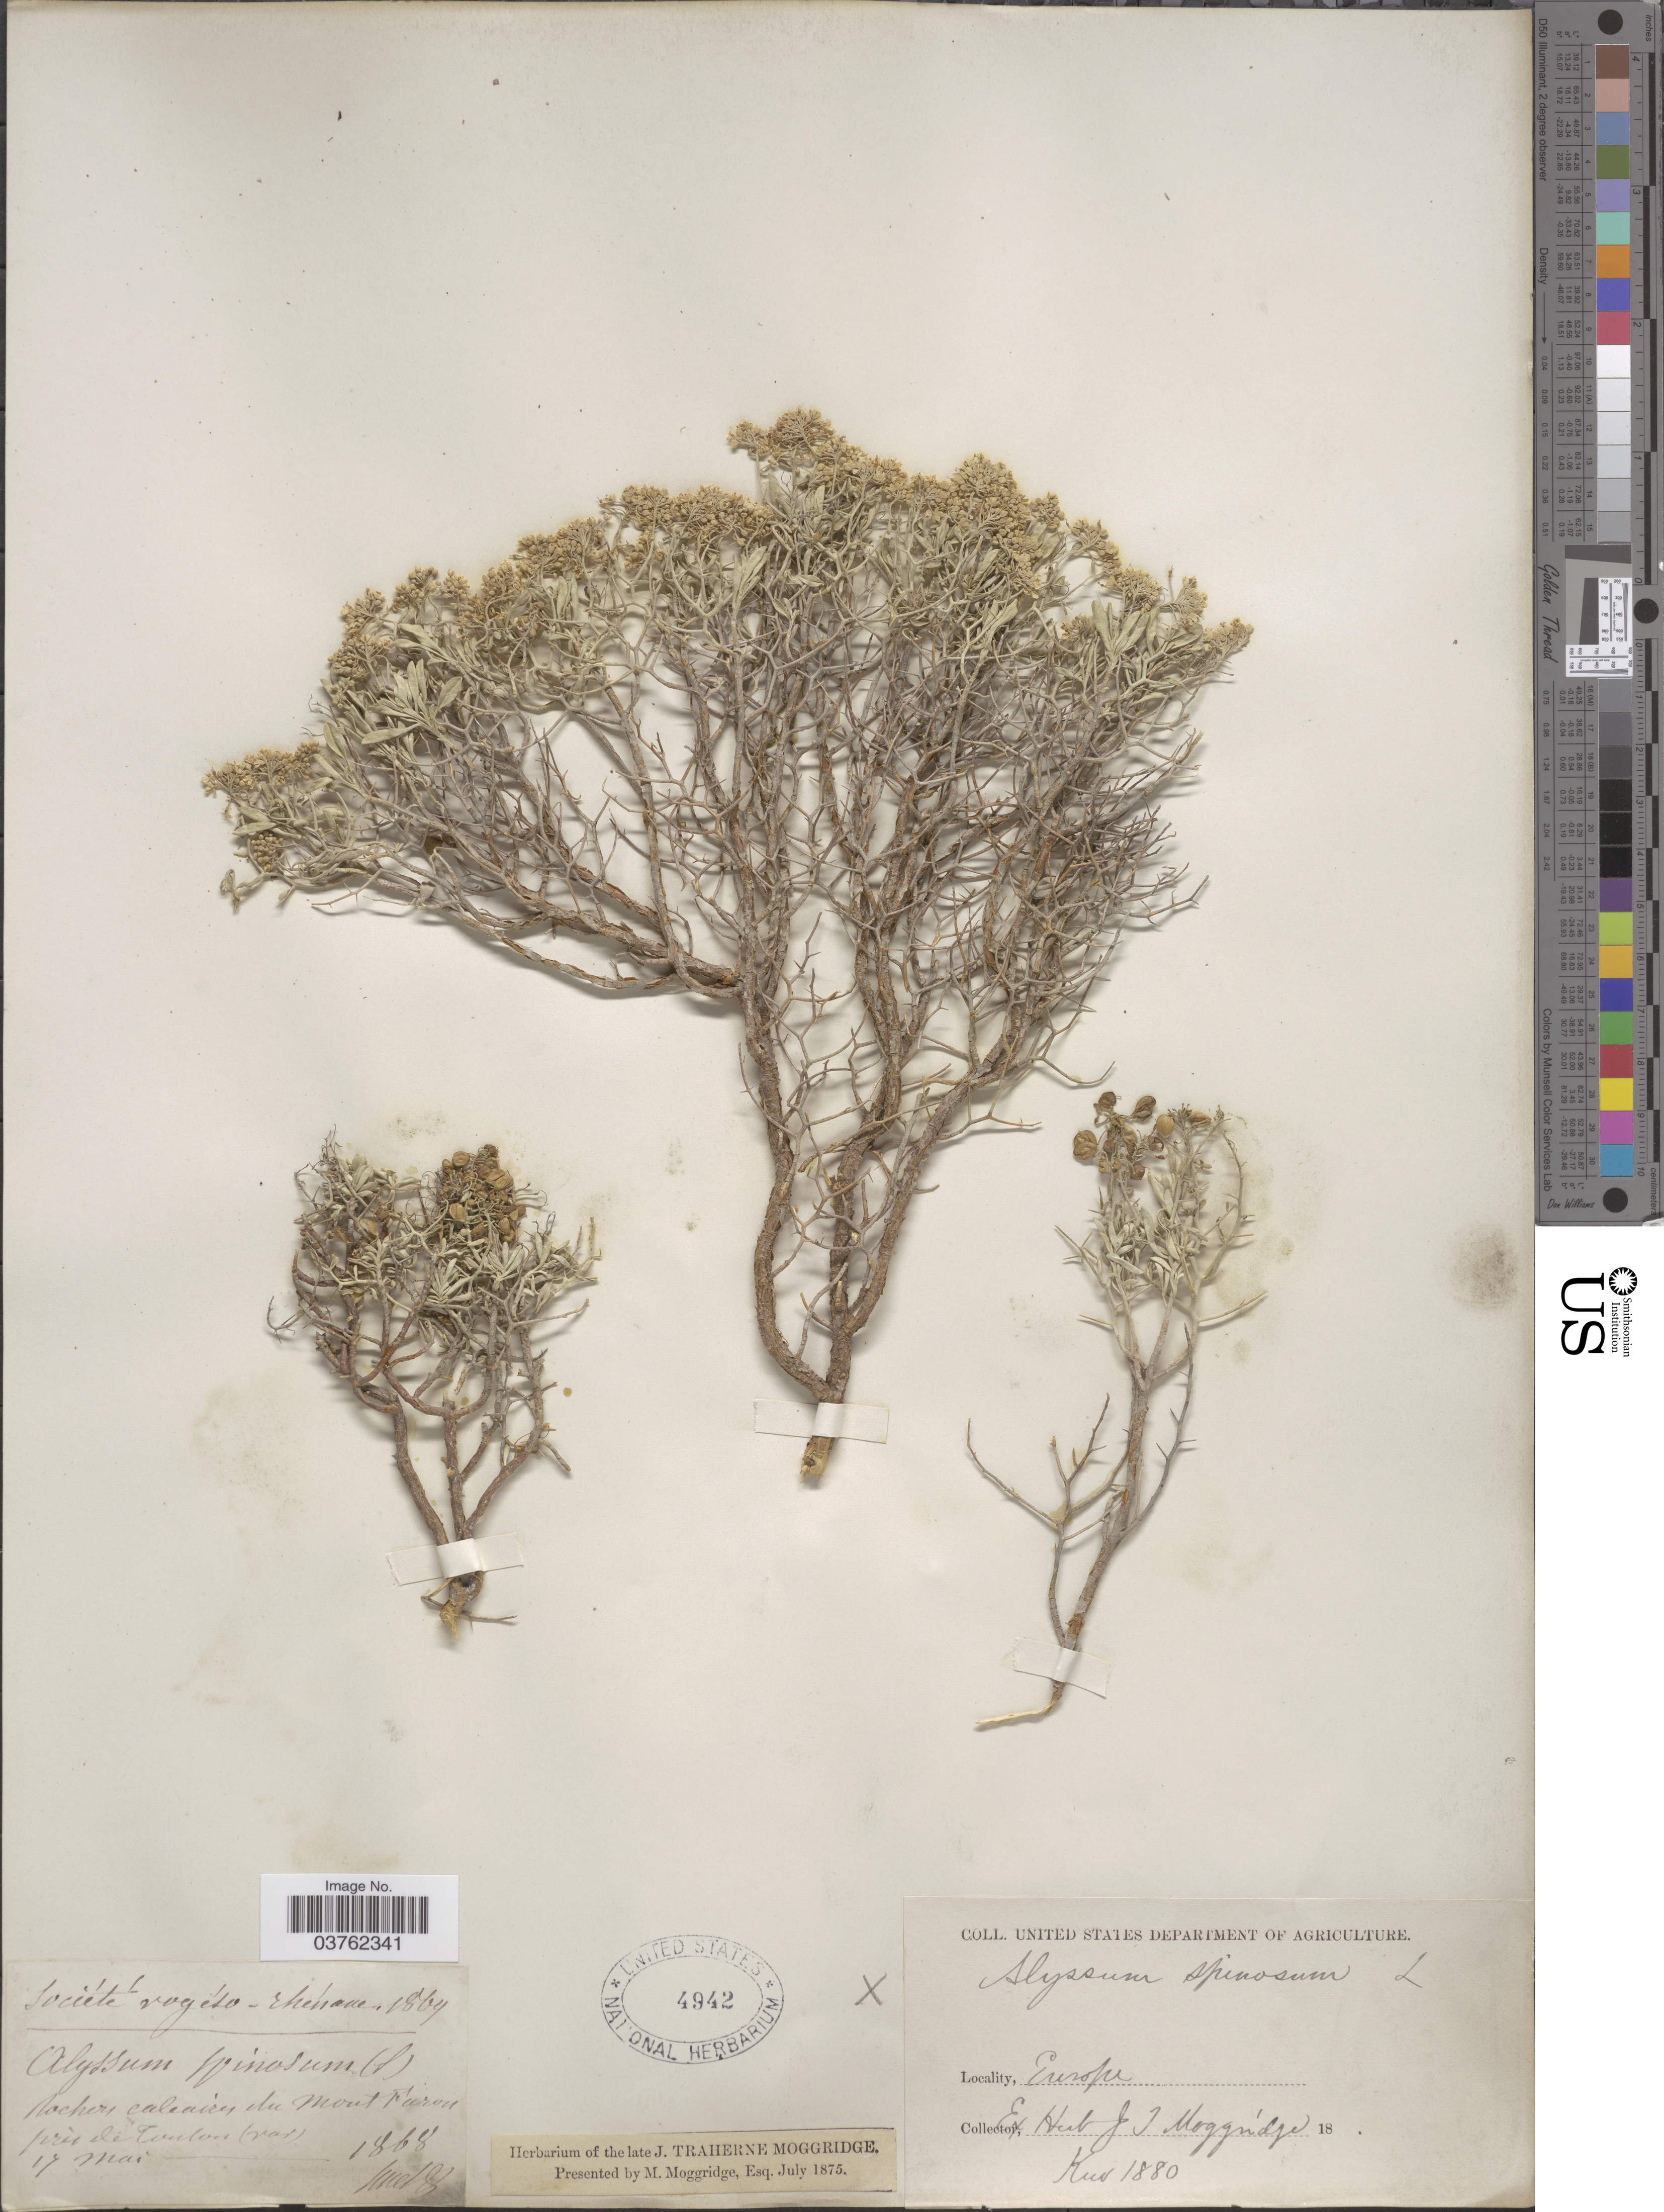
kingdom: Plantae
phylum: Tracheophyta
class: Magnoliopsida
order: Brassicales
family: Brassicaceae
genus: Ptilotrichum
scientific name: Ptilotrichum spinosum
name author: Boiss.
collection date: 1868-05-17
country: France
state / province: Provence-Alpes-Côte d'Azur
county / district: Var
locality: Rochers calcaires du Mont Faron pris de Toulon (var). Europe.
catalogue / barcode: US 4942